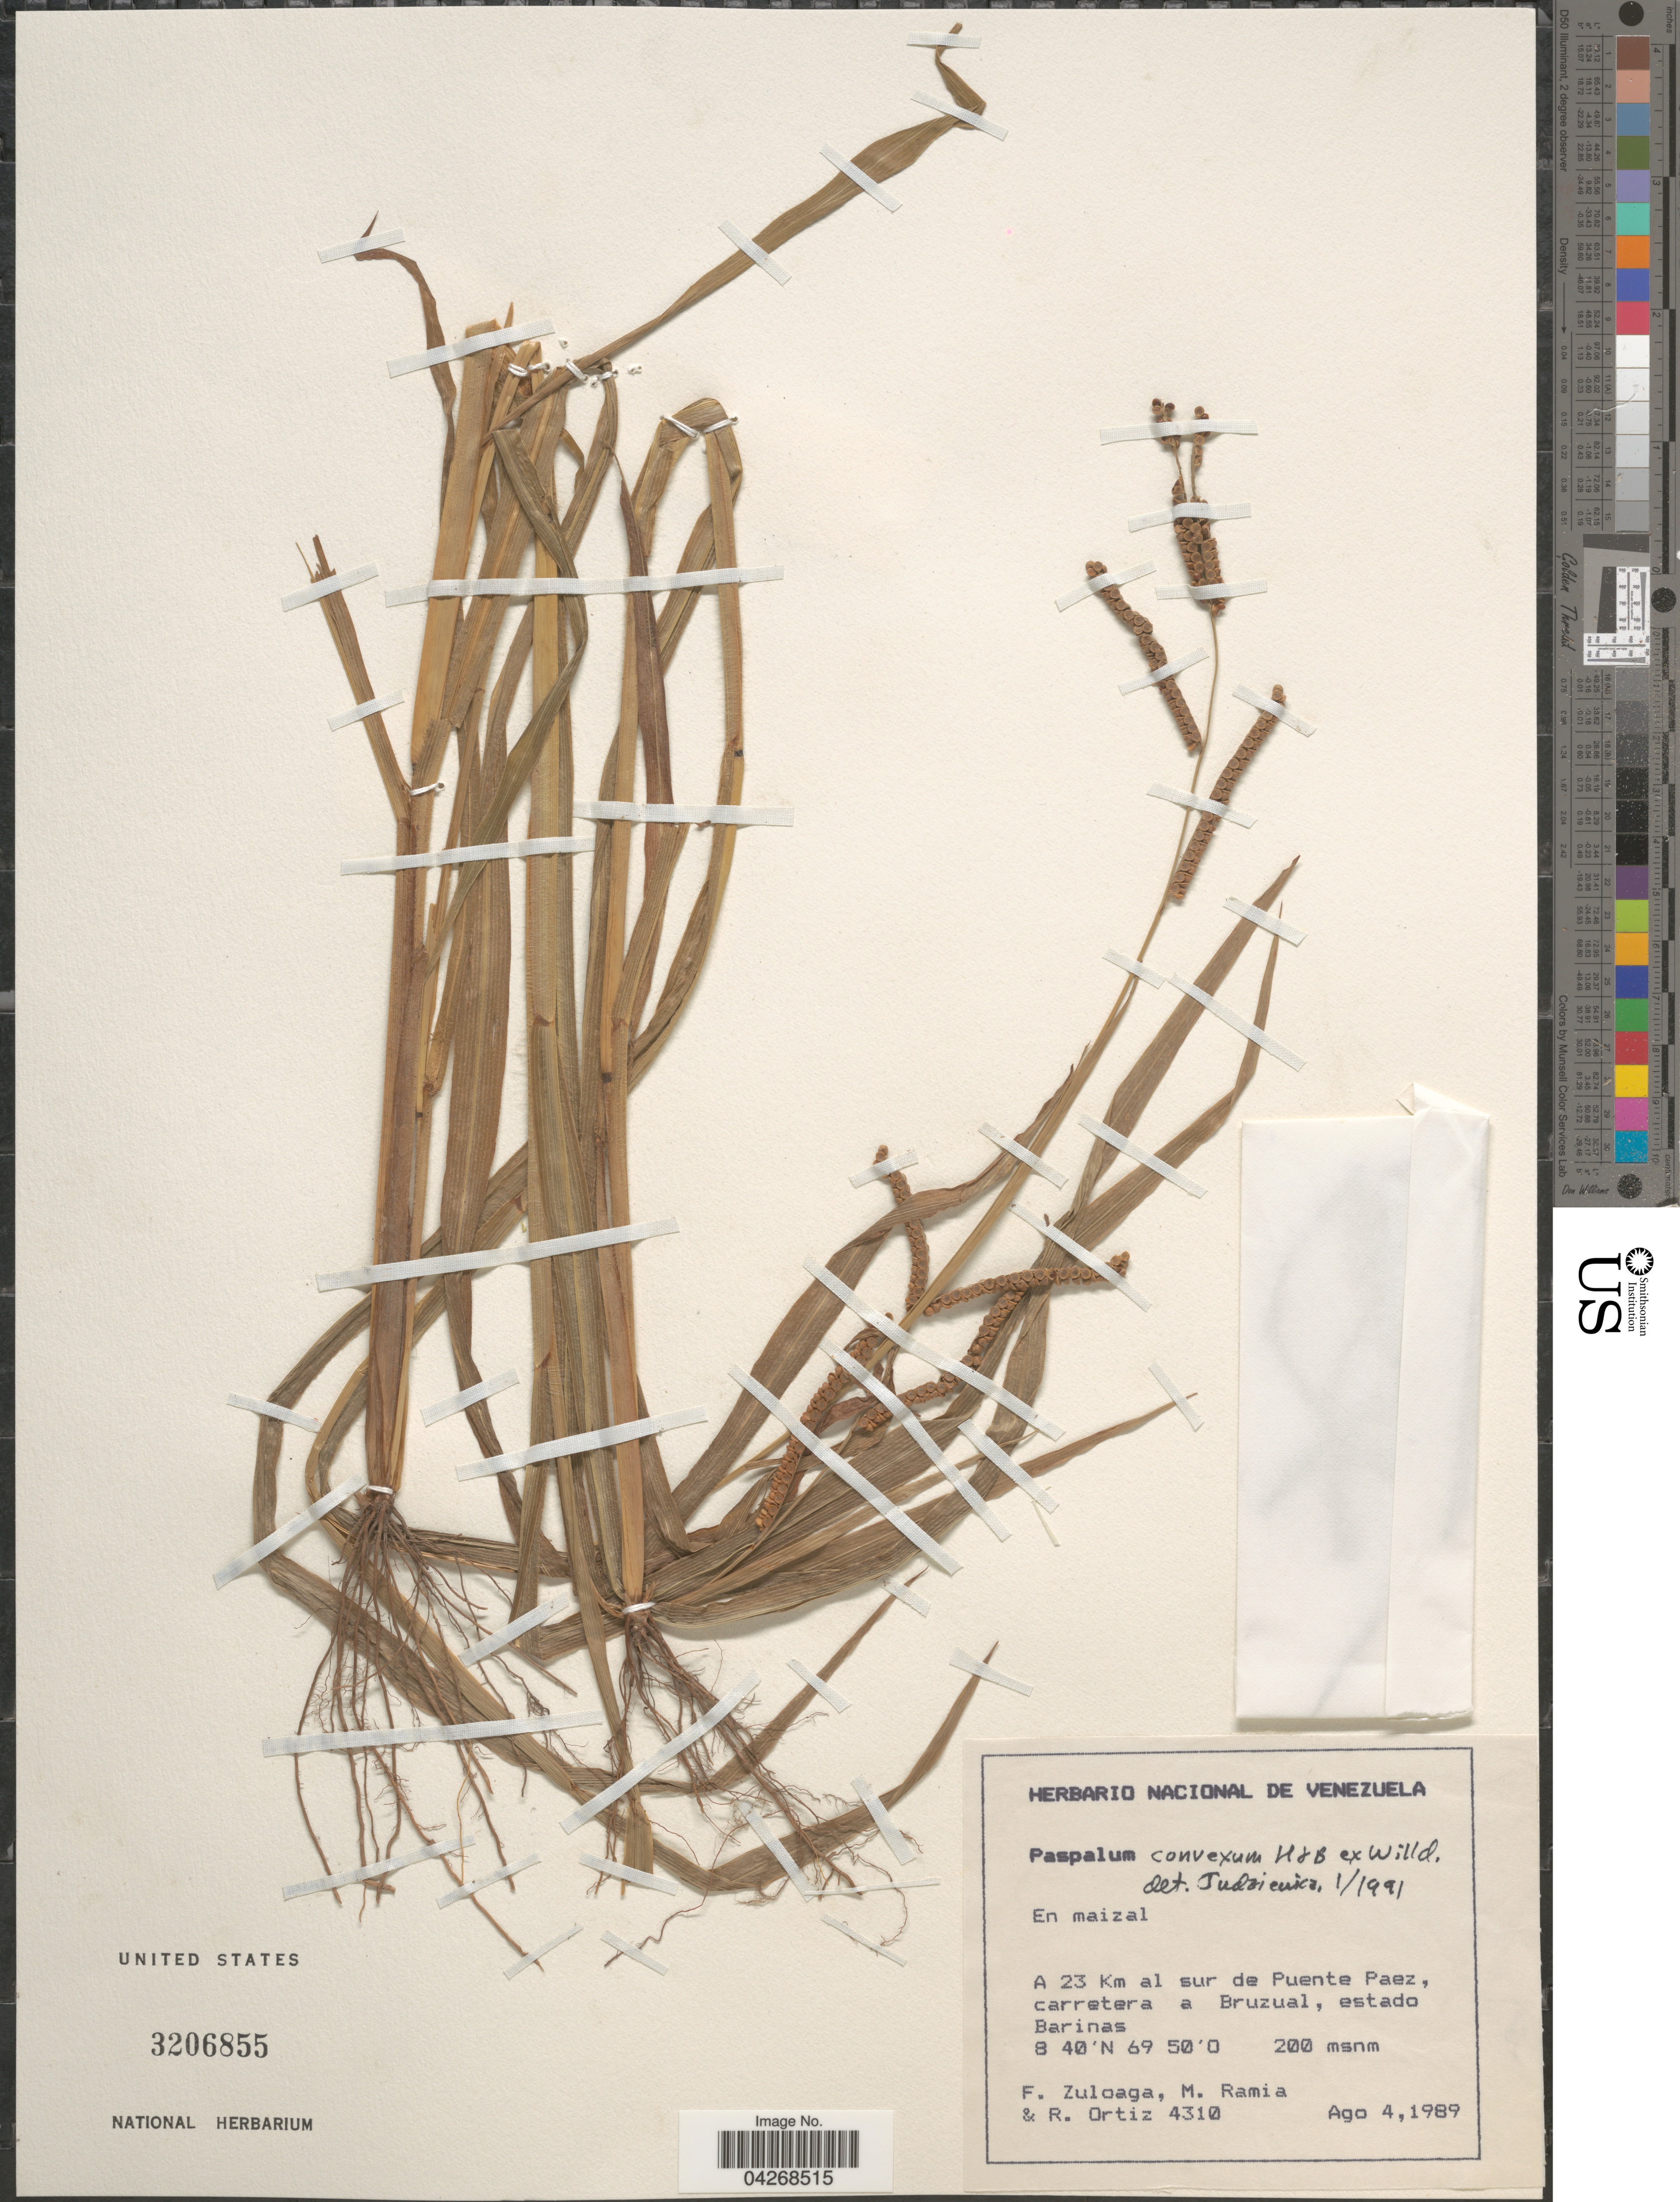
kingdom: Plantae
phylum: Tracheophyta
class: Liliopsida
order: Poales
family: Poaceae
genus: Paspalum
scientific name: Paspalum convexum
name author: Humb. & Bonpl. ex Flüggé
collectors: F. Zuloaga, M. Ramia & R. Ortiz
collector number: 4310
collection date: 1989-08-04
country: Venezuela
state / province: Barinas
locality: A 23 Km al sur de Puente Paez, carretera a Bruzual.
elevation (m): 200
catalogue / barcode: US 3206855